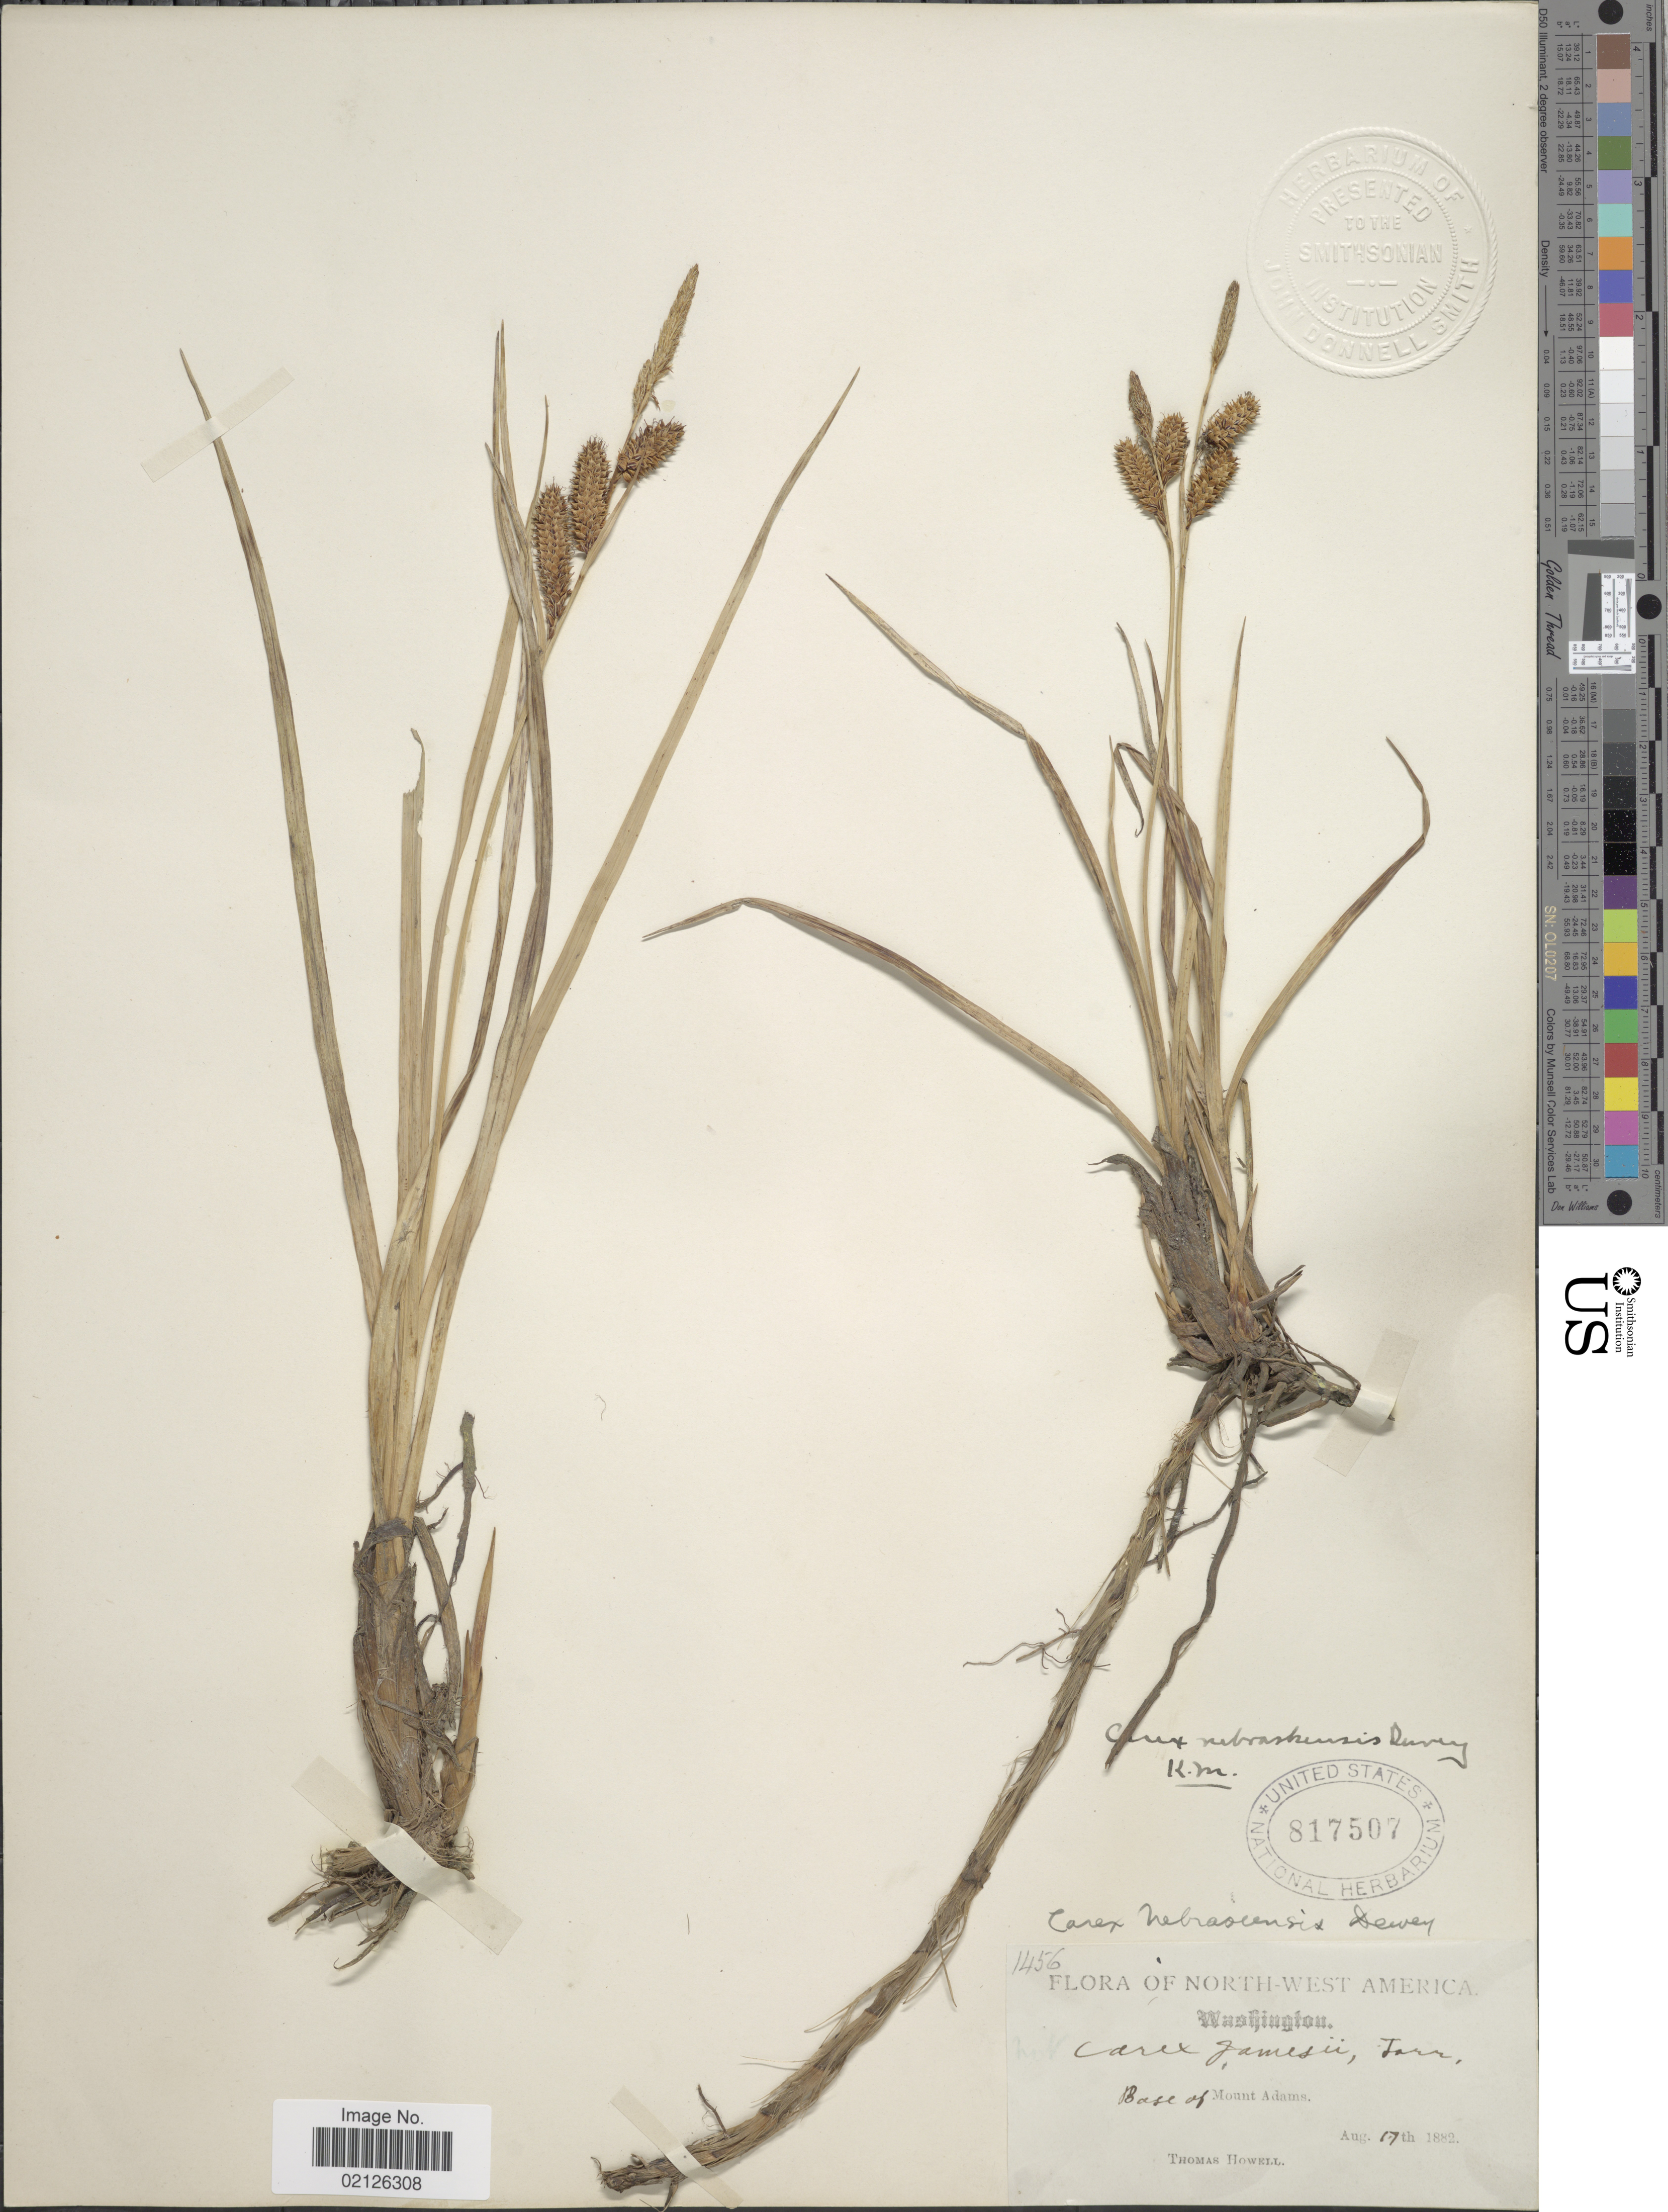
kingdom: Plantae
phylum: Tracheophyta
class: Liliopsida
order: Poales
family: Cyperaceae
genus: Carex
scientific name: Carex nebrascensis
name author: Dewey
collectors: T. Howell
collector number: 1456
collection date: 1882-08-17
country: United States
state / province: Washington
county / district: Yakima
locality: North-west America, Base of Mount Adams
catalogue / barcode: US 817507